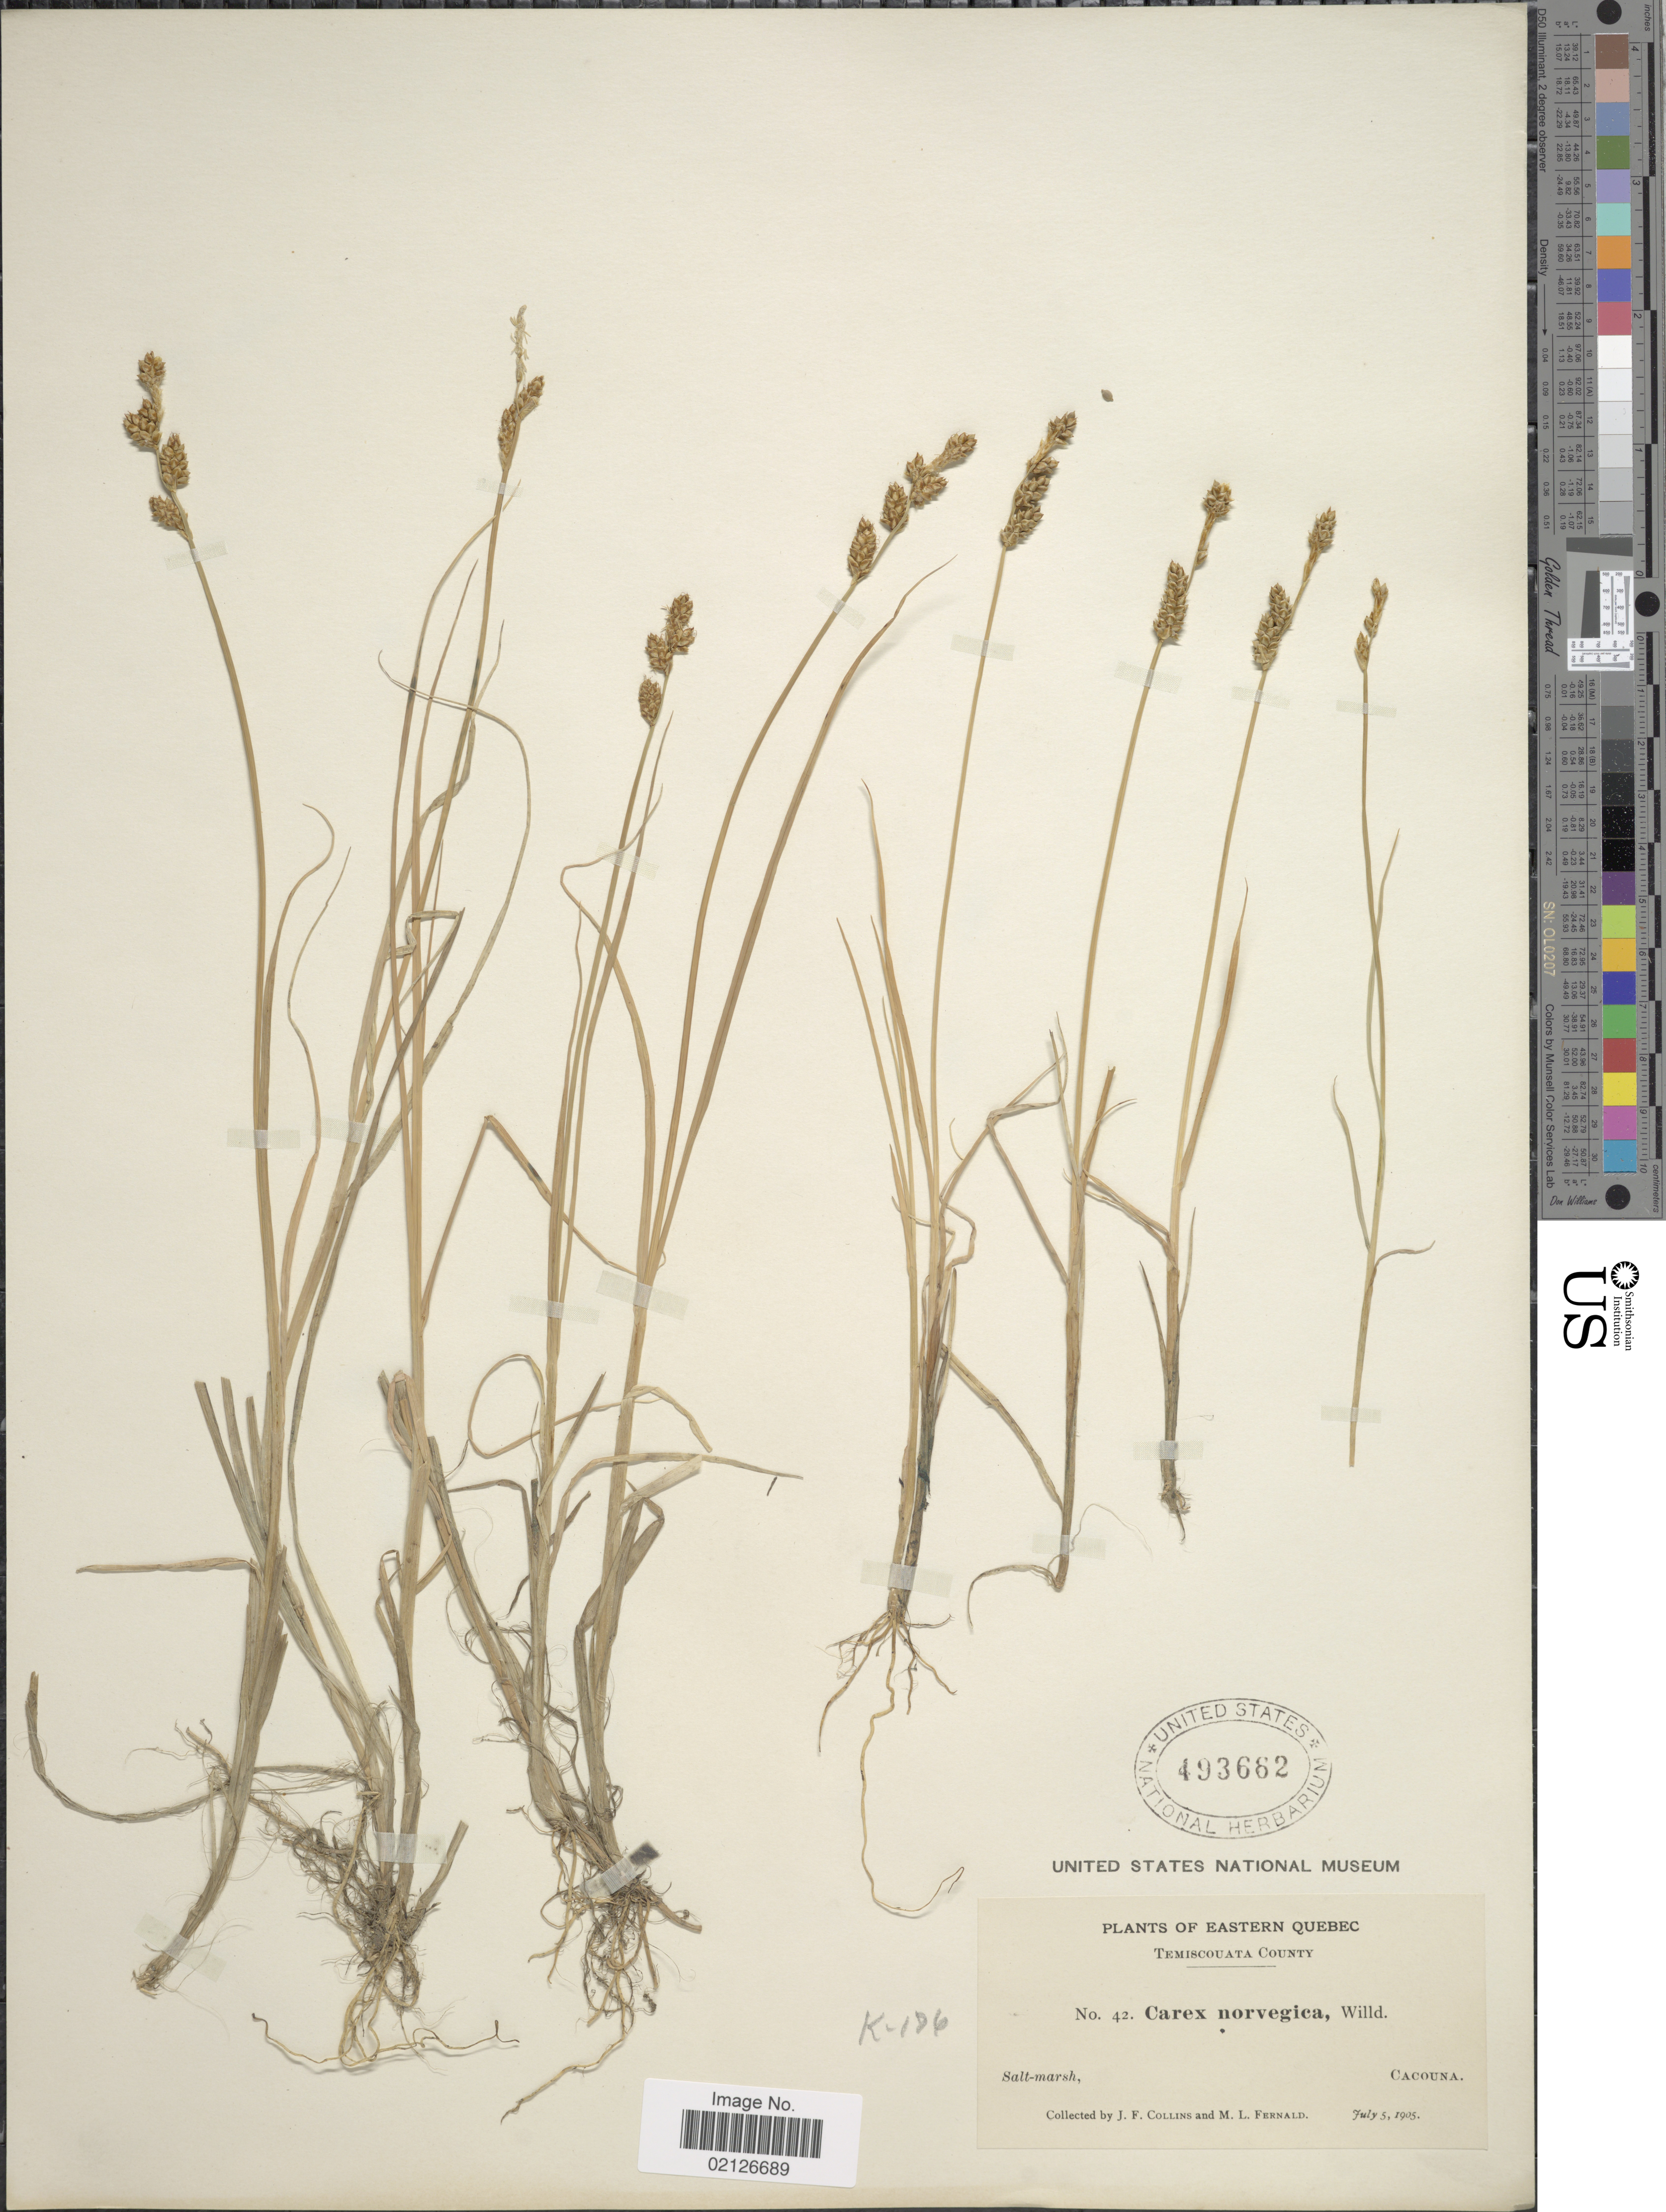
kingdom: Plantae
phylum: Tracheophyta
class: Liliopsida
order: Poales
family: Cyperaceae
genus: Carex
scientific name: Carex norvegica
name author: Retz.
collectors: J. Collins & M. L. Fernald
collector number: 42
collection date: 1905-07-05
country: Canada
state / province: Quebec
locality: Eastern Quebec, Temiscouata County, Cacouna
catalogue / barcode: US 493662